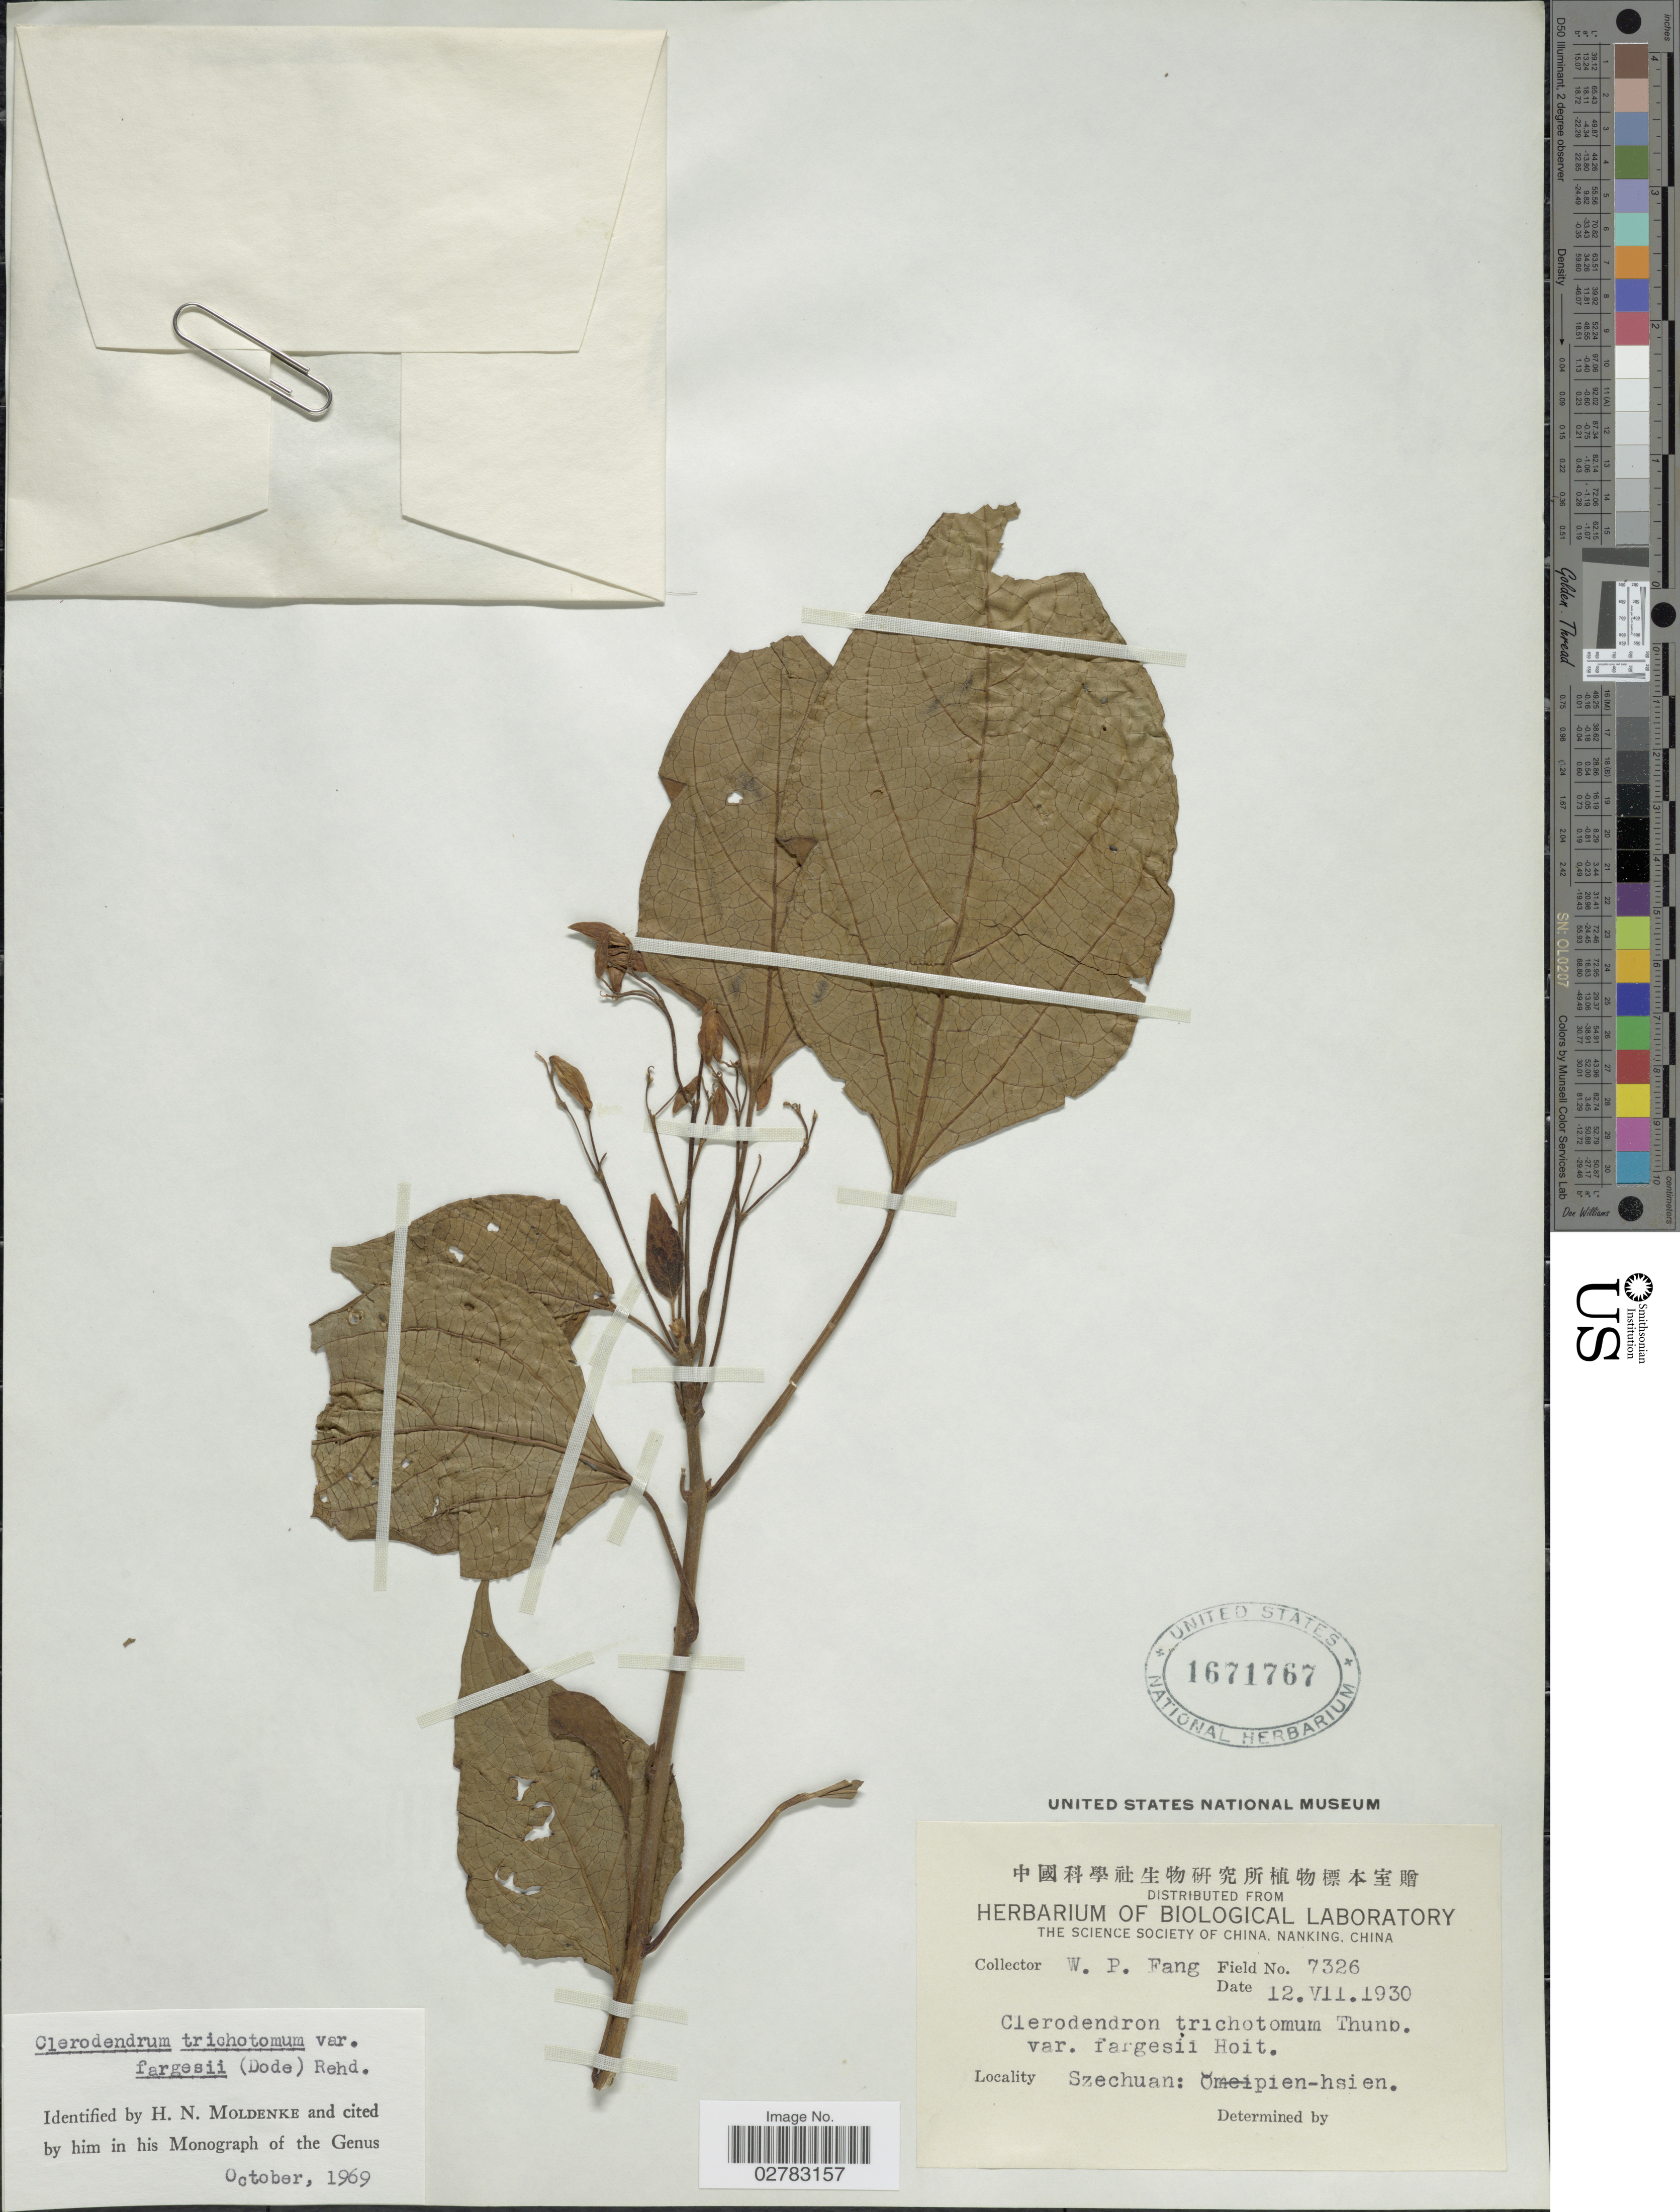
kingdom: Plantae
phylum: Tracheophyta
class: Magnoliopsida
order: Lamiales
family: Lamiaceae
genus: Clerodendrum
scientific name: Clerodendrum trichotomum var. fargesii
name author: (Dode) Rehder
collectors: W. P. Fang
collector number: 7326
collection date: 1930-07-12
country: China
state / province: Sichuan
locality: Szechuan: Opien-hsien.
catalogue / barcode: US 1671767